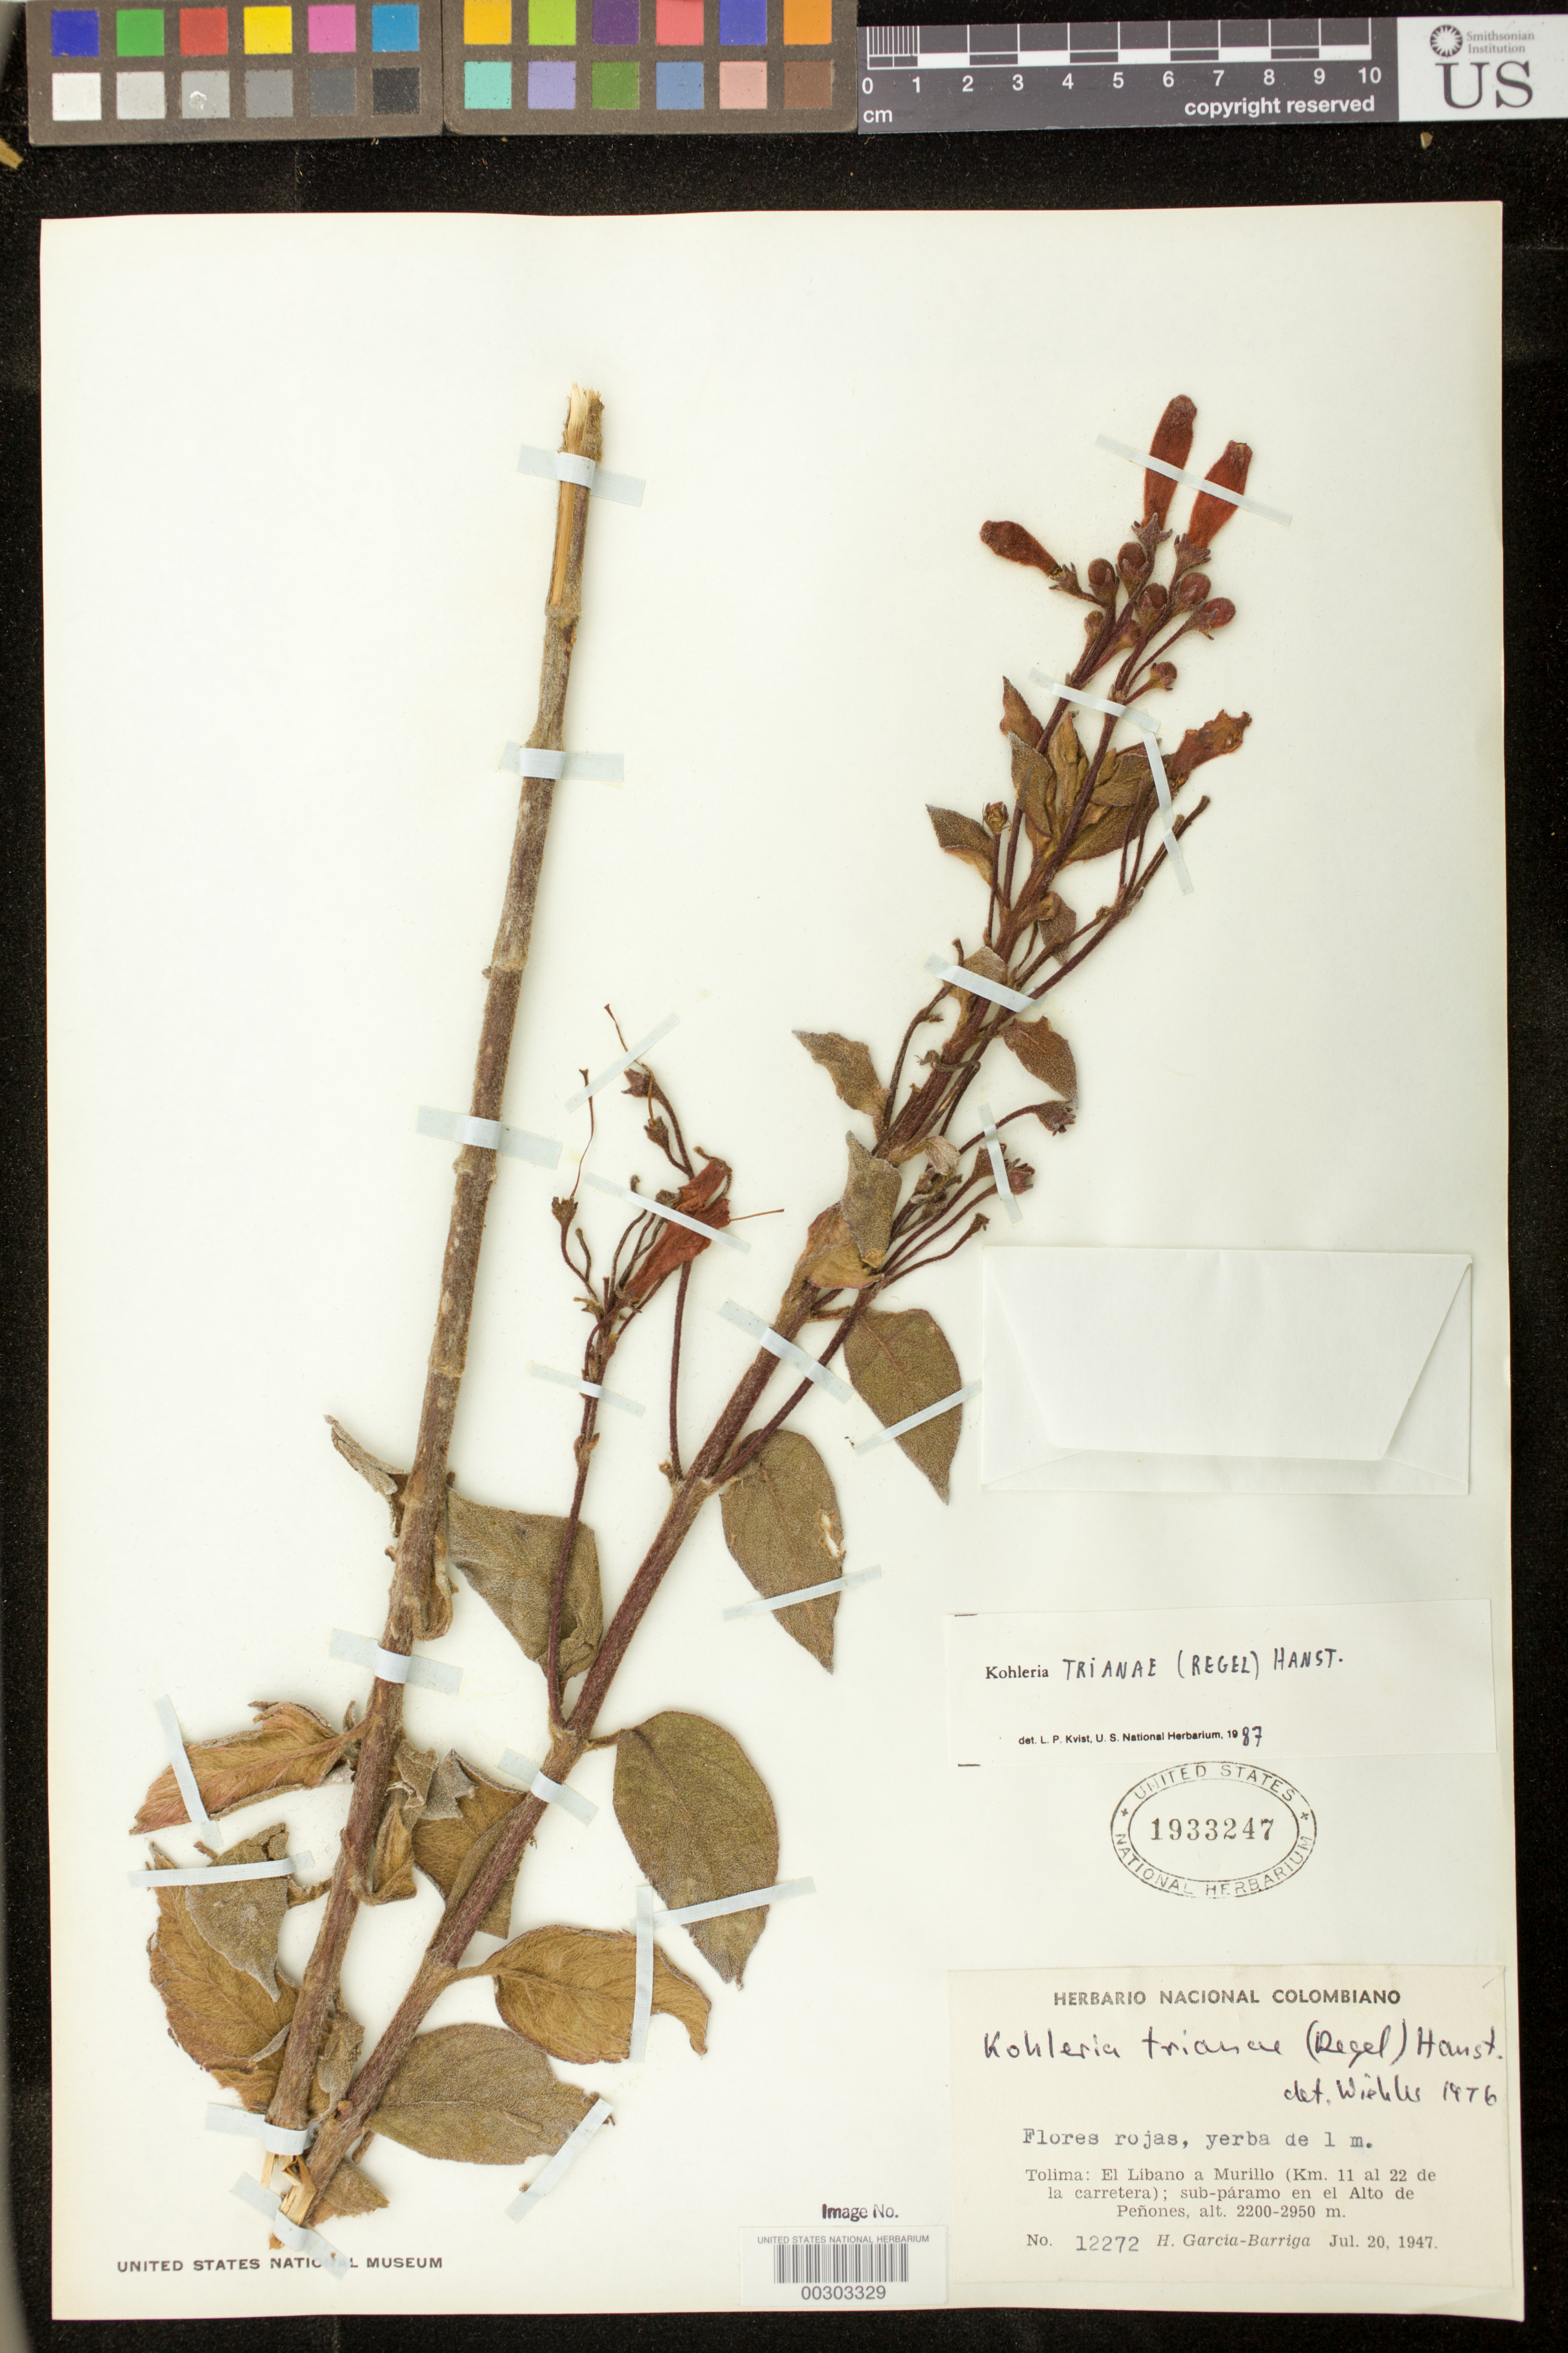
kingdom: Plantae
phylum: Tracheophyta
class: Magnoliopsida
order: Lamiales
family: Gesneriaceae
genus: Kohleria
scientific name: Kohleria trianae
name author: (Regel) Hanst.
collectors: H. García Barriga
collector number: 12272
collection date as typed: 20 Jul 1947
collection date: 1947-07-20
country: Colombia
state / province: Tolima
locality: El Libano to Murillo (km 11 to 22 from the highway)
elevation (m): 2200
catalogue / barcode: US 1933247